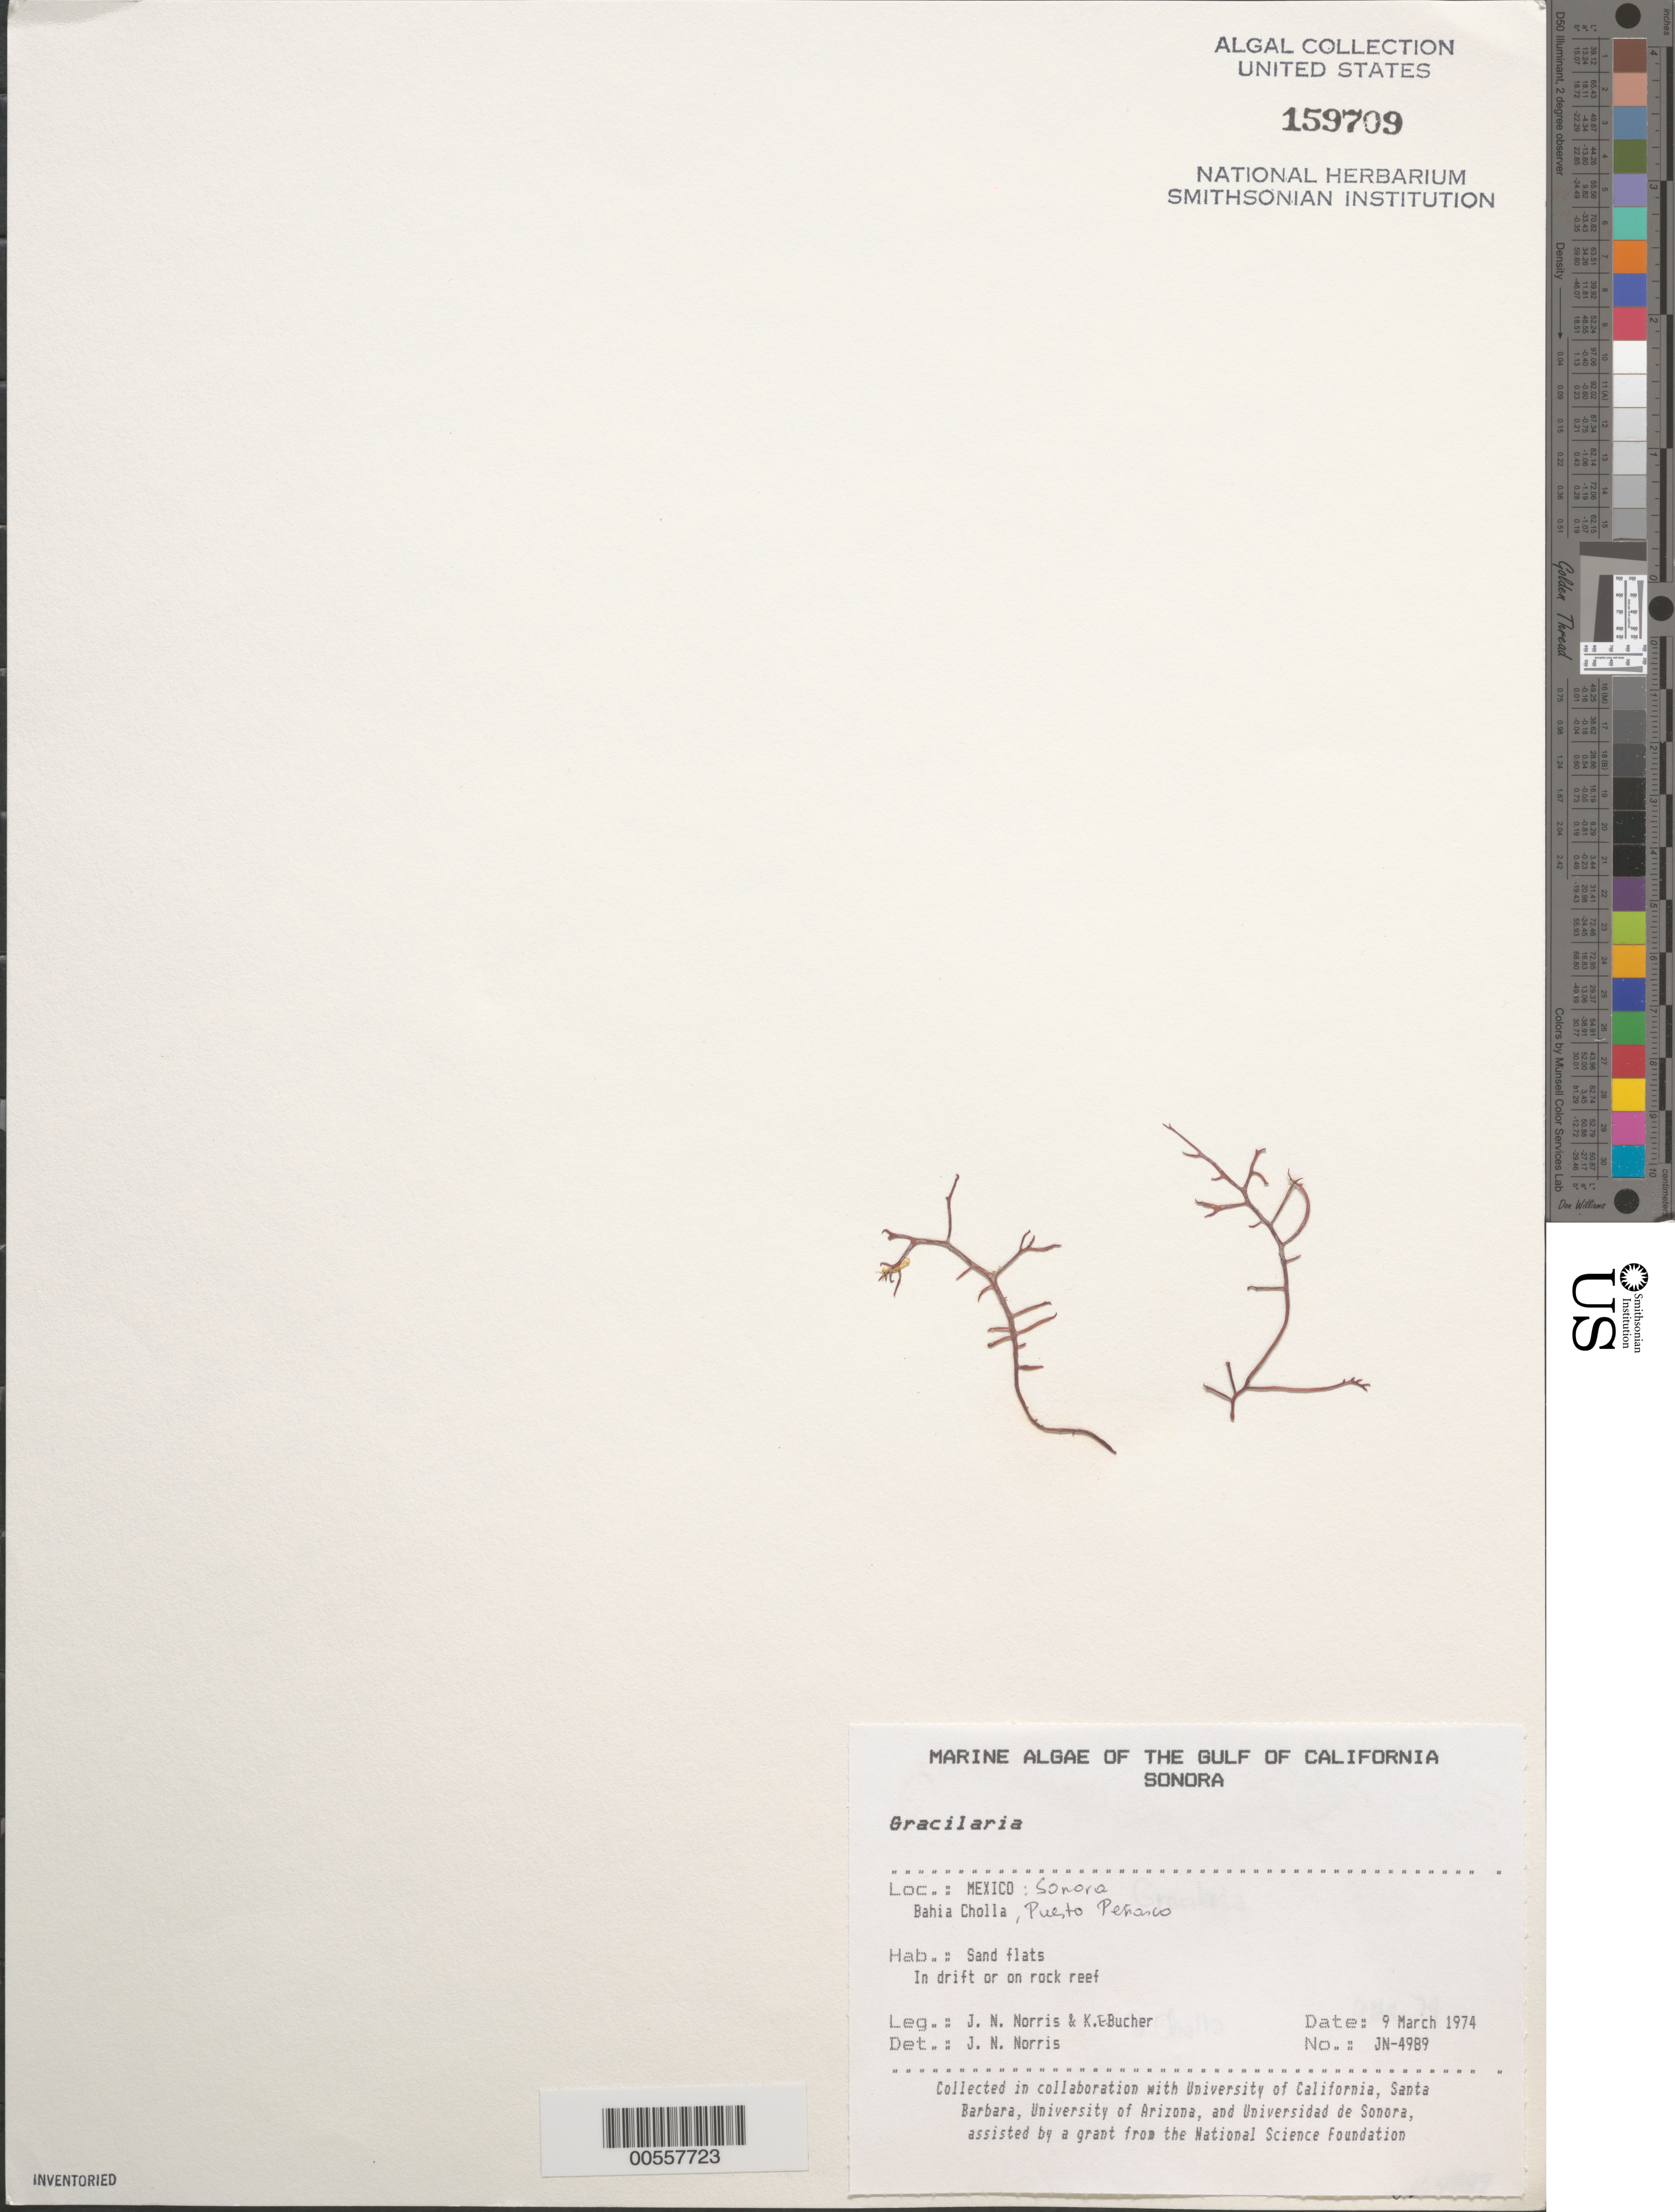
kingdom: Plantae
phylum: Rhodophyta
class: Florideophyceae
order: Gracilariales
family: Gracilariaceae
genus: Gracilaria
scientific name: Gracilaria sp.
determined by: Norris, James N.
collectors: J. N. Norris & K. E. Bucher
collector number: JN-4989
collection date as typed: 09 Mar 1974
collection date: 1974-03-09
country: Mexico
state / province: Sonora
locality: Bahia Cholla, Puerto Penasco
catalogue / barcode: US 159709